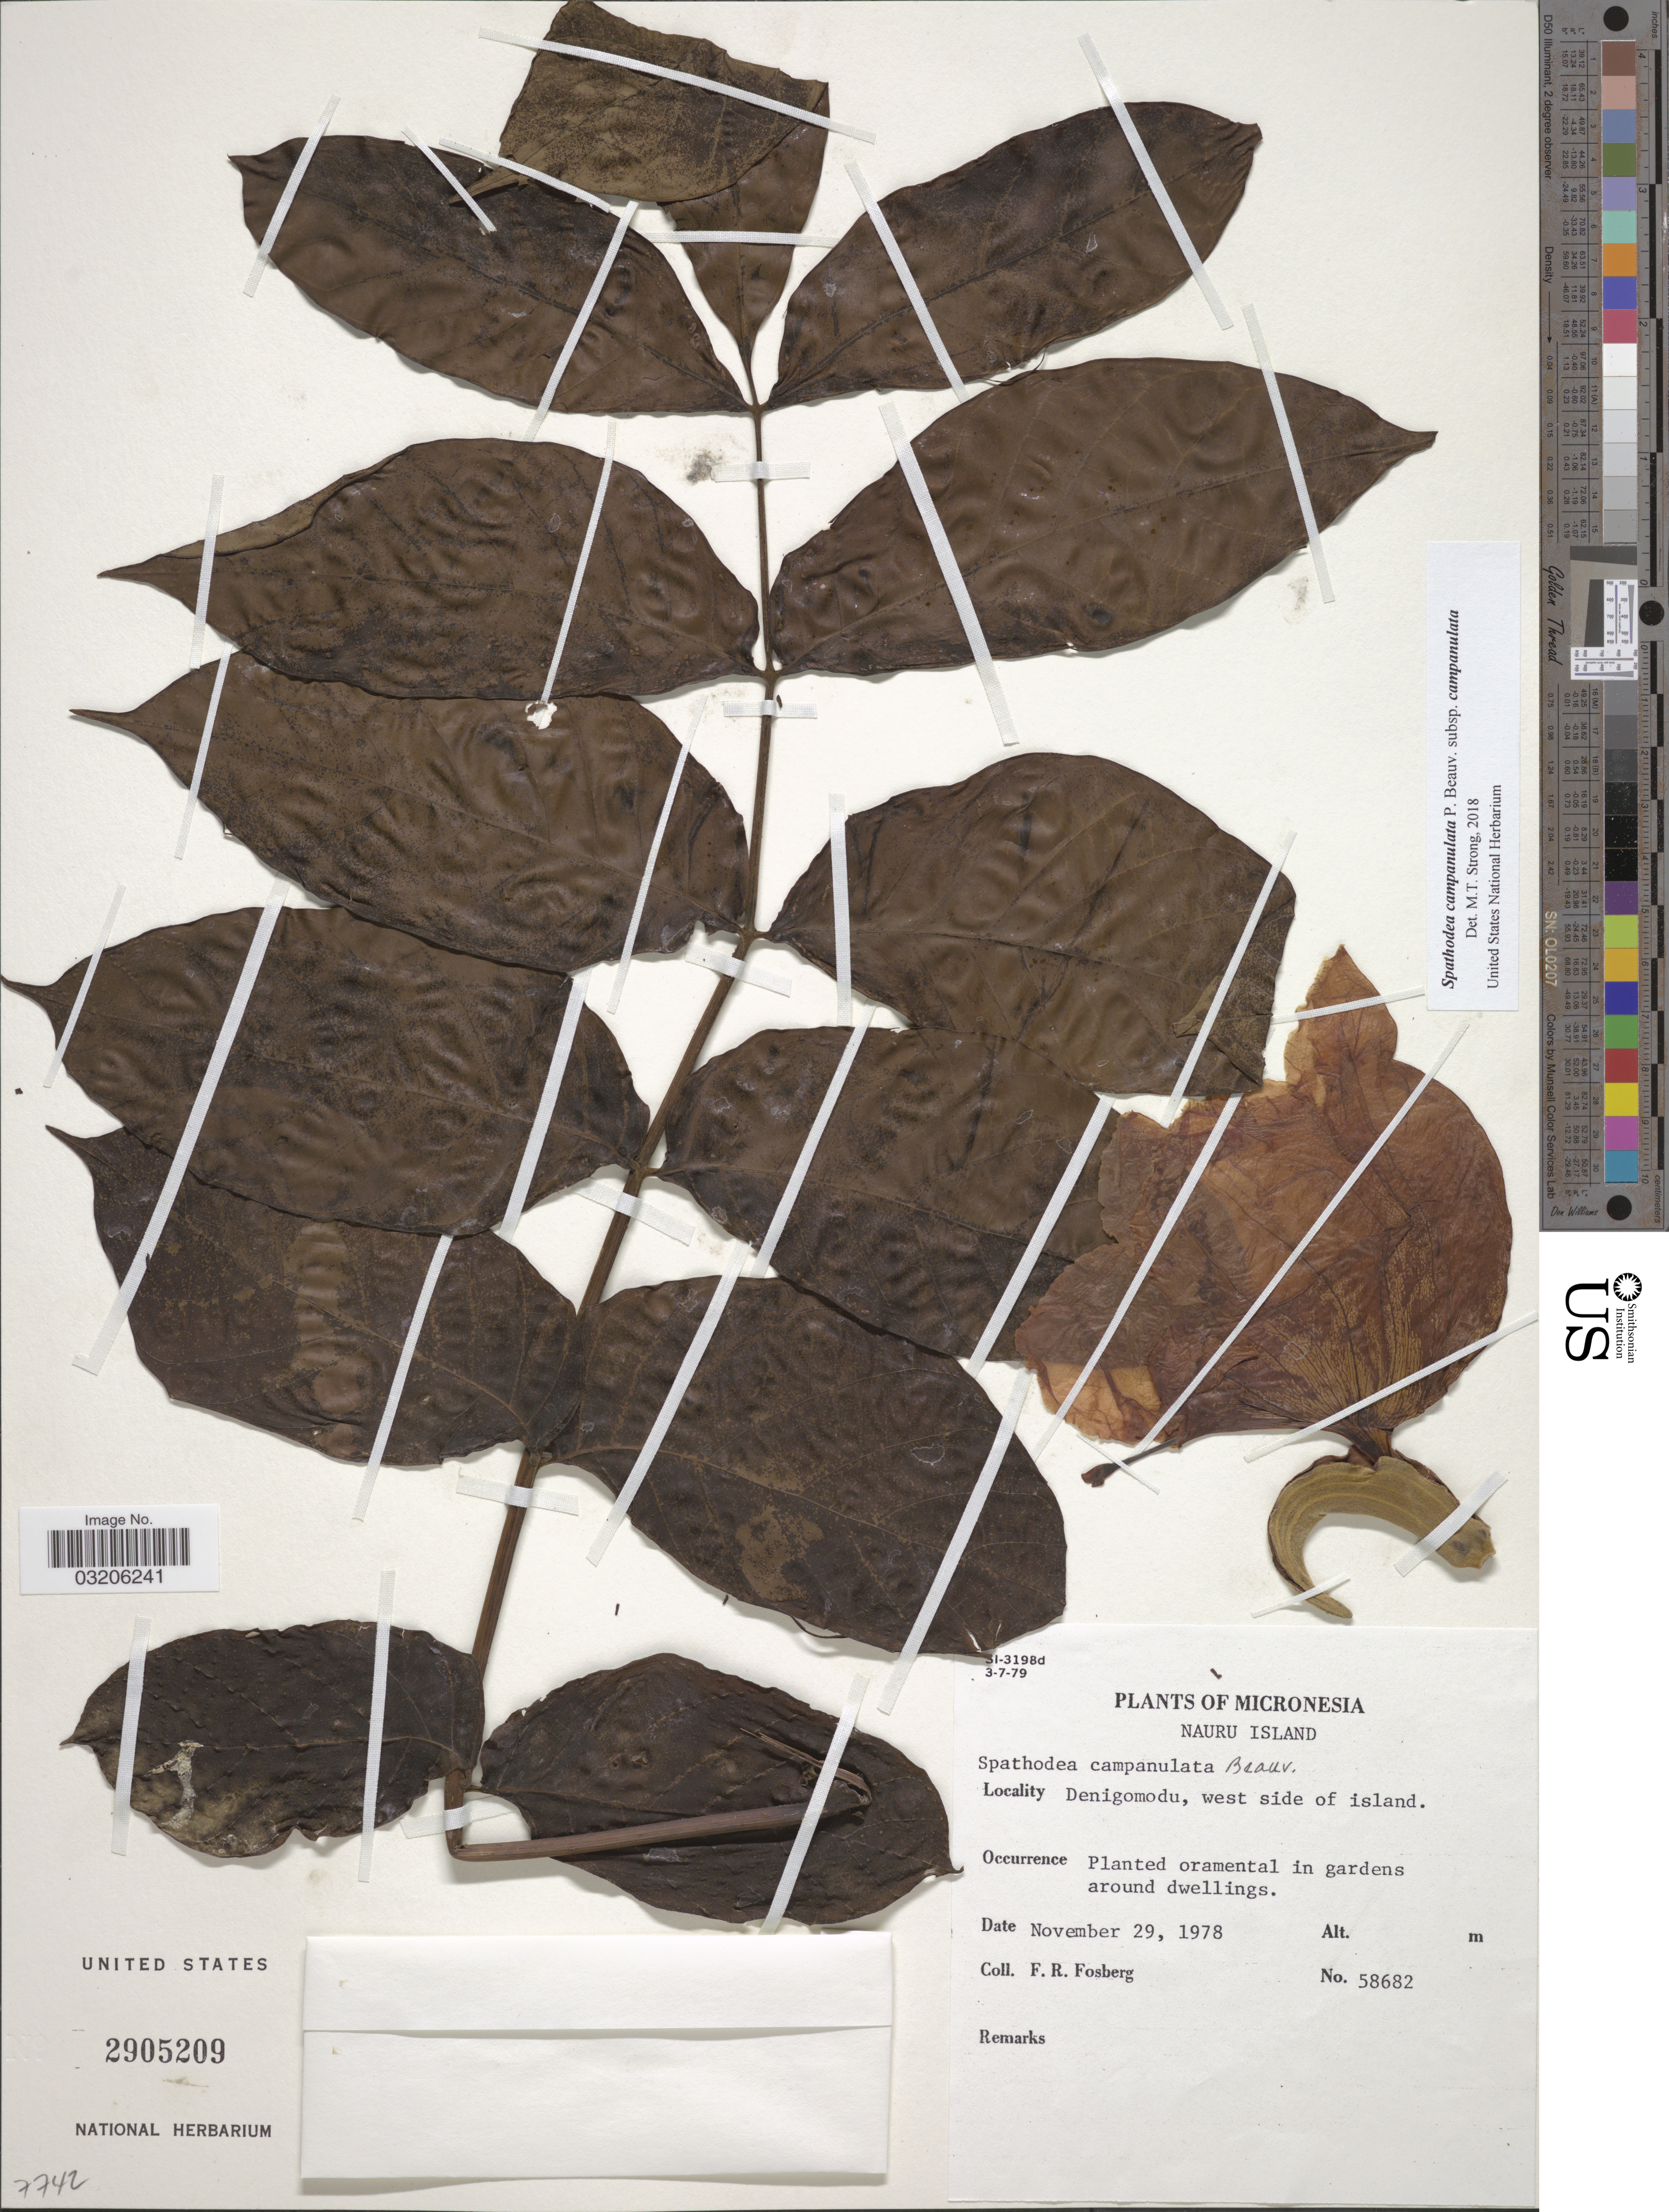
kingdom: Plantae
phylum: Tracheophyta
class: Magnoliopsida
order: Lamiales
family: Bignoniaceae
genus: Spathodea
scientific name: Spathodea campanulata subsp. campanulata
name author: P. Beauv.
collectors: F. R. Fosberg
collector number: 58682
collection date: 1978-11-29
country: Micronesia, Federated States of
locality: Nauru Island. Denigomodu, west side of Island.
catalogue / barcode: US 2905209